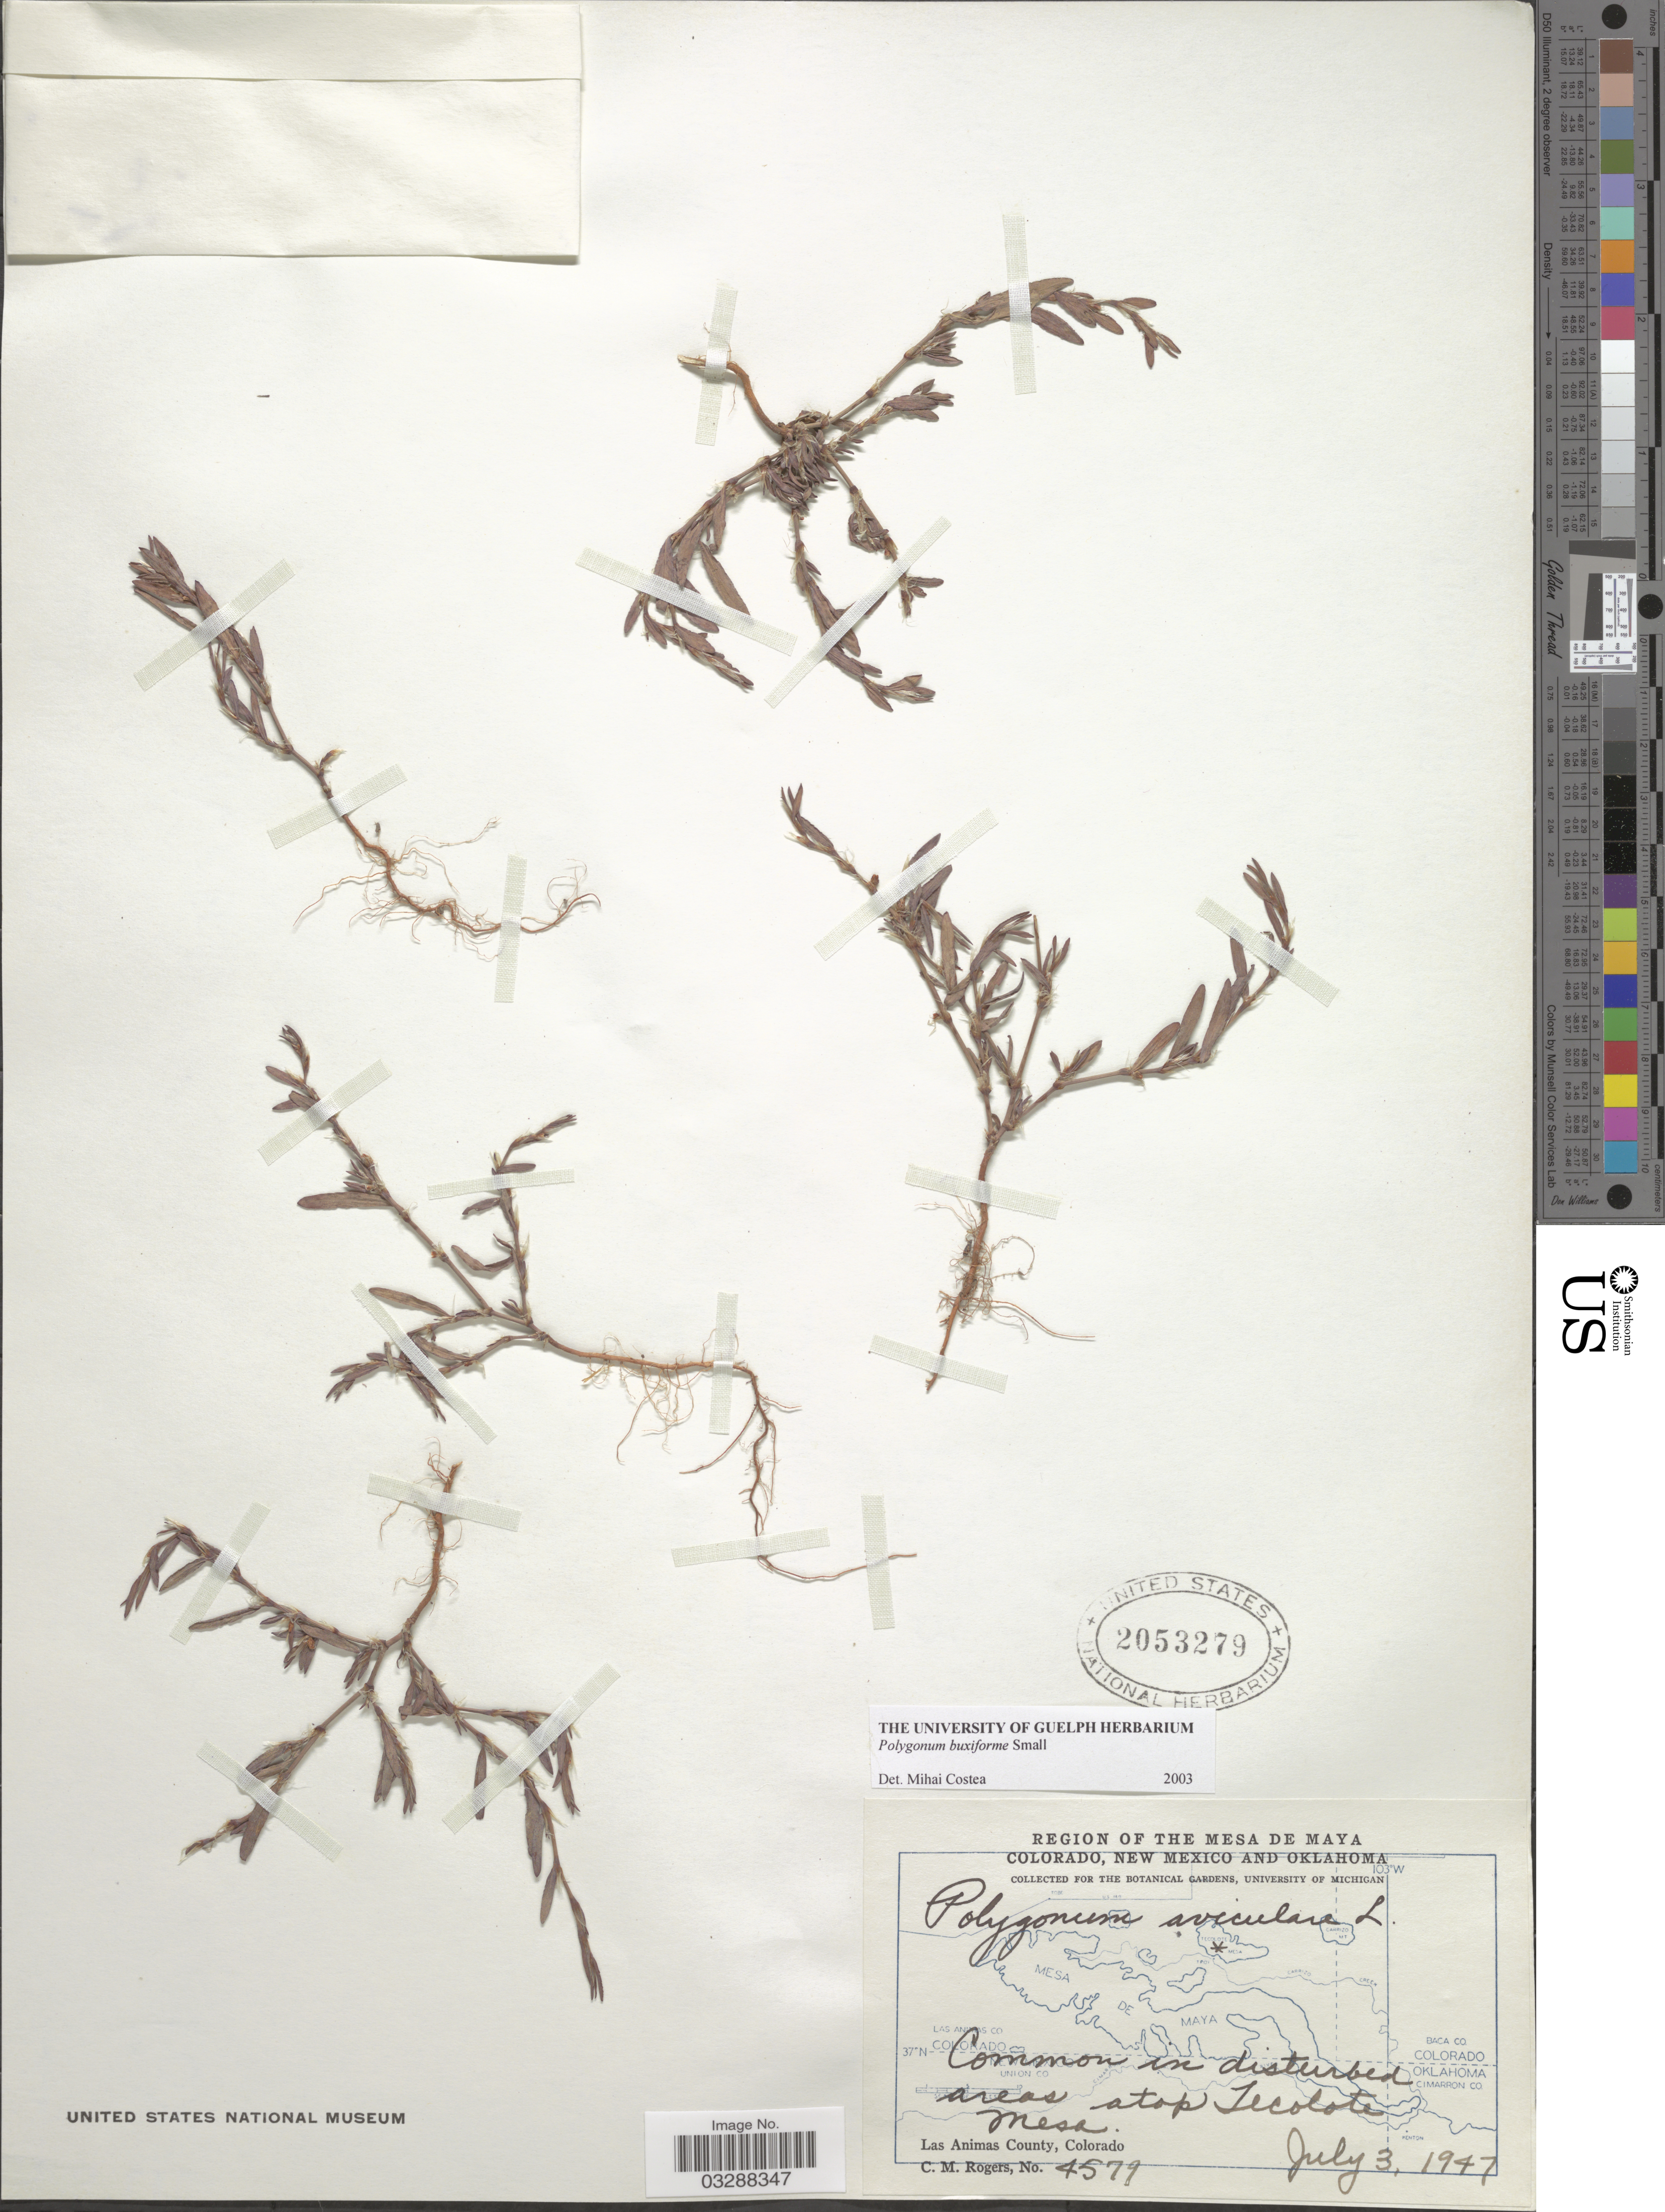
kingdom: Plantae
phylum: Tracheophyta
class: Magnoliopsida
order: Caryophyllales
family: Polygonaceae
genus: Polygonum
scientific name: Polygonum buxiforme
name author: Small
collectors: C. M. Rogers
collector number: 4579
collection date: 1947-07-03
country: United States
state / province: Colorado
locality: The Mesa de Maya, Common in disturbed areas atop Tecolote Mesa, Las Animas County.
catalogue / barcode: US 2053279